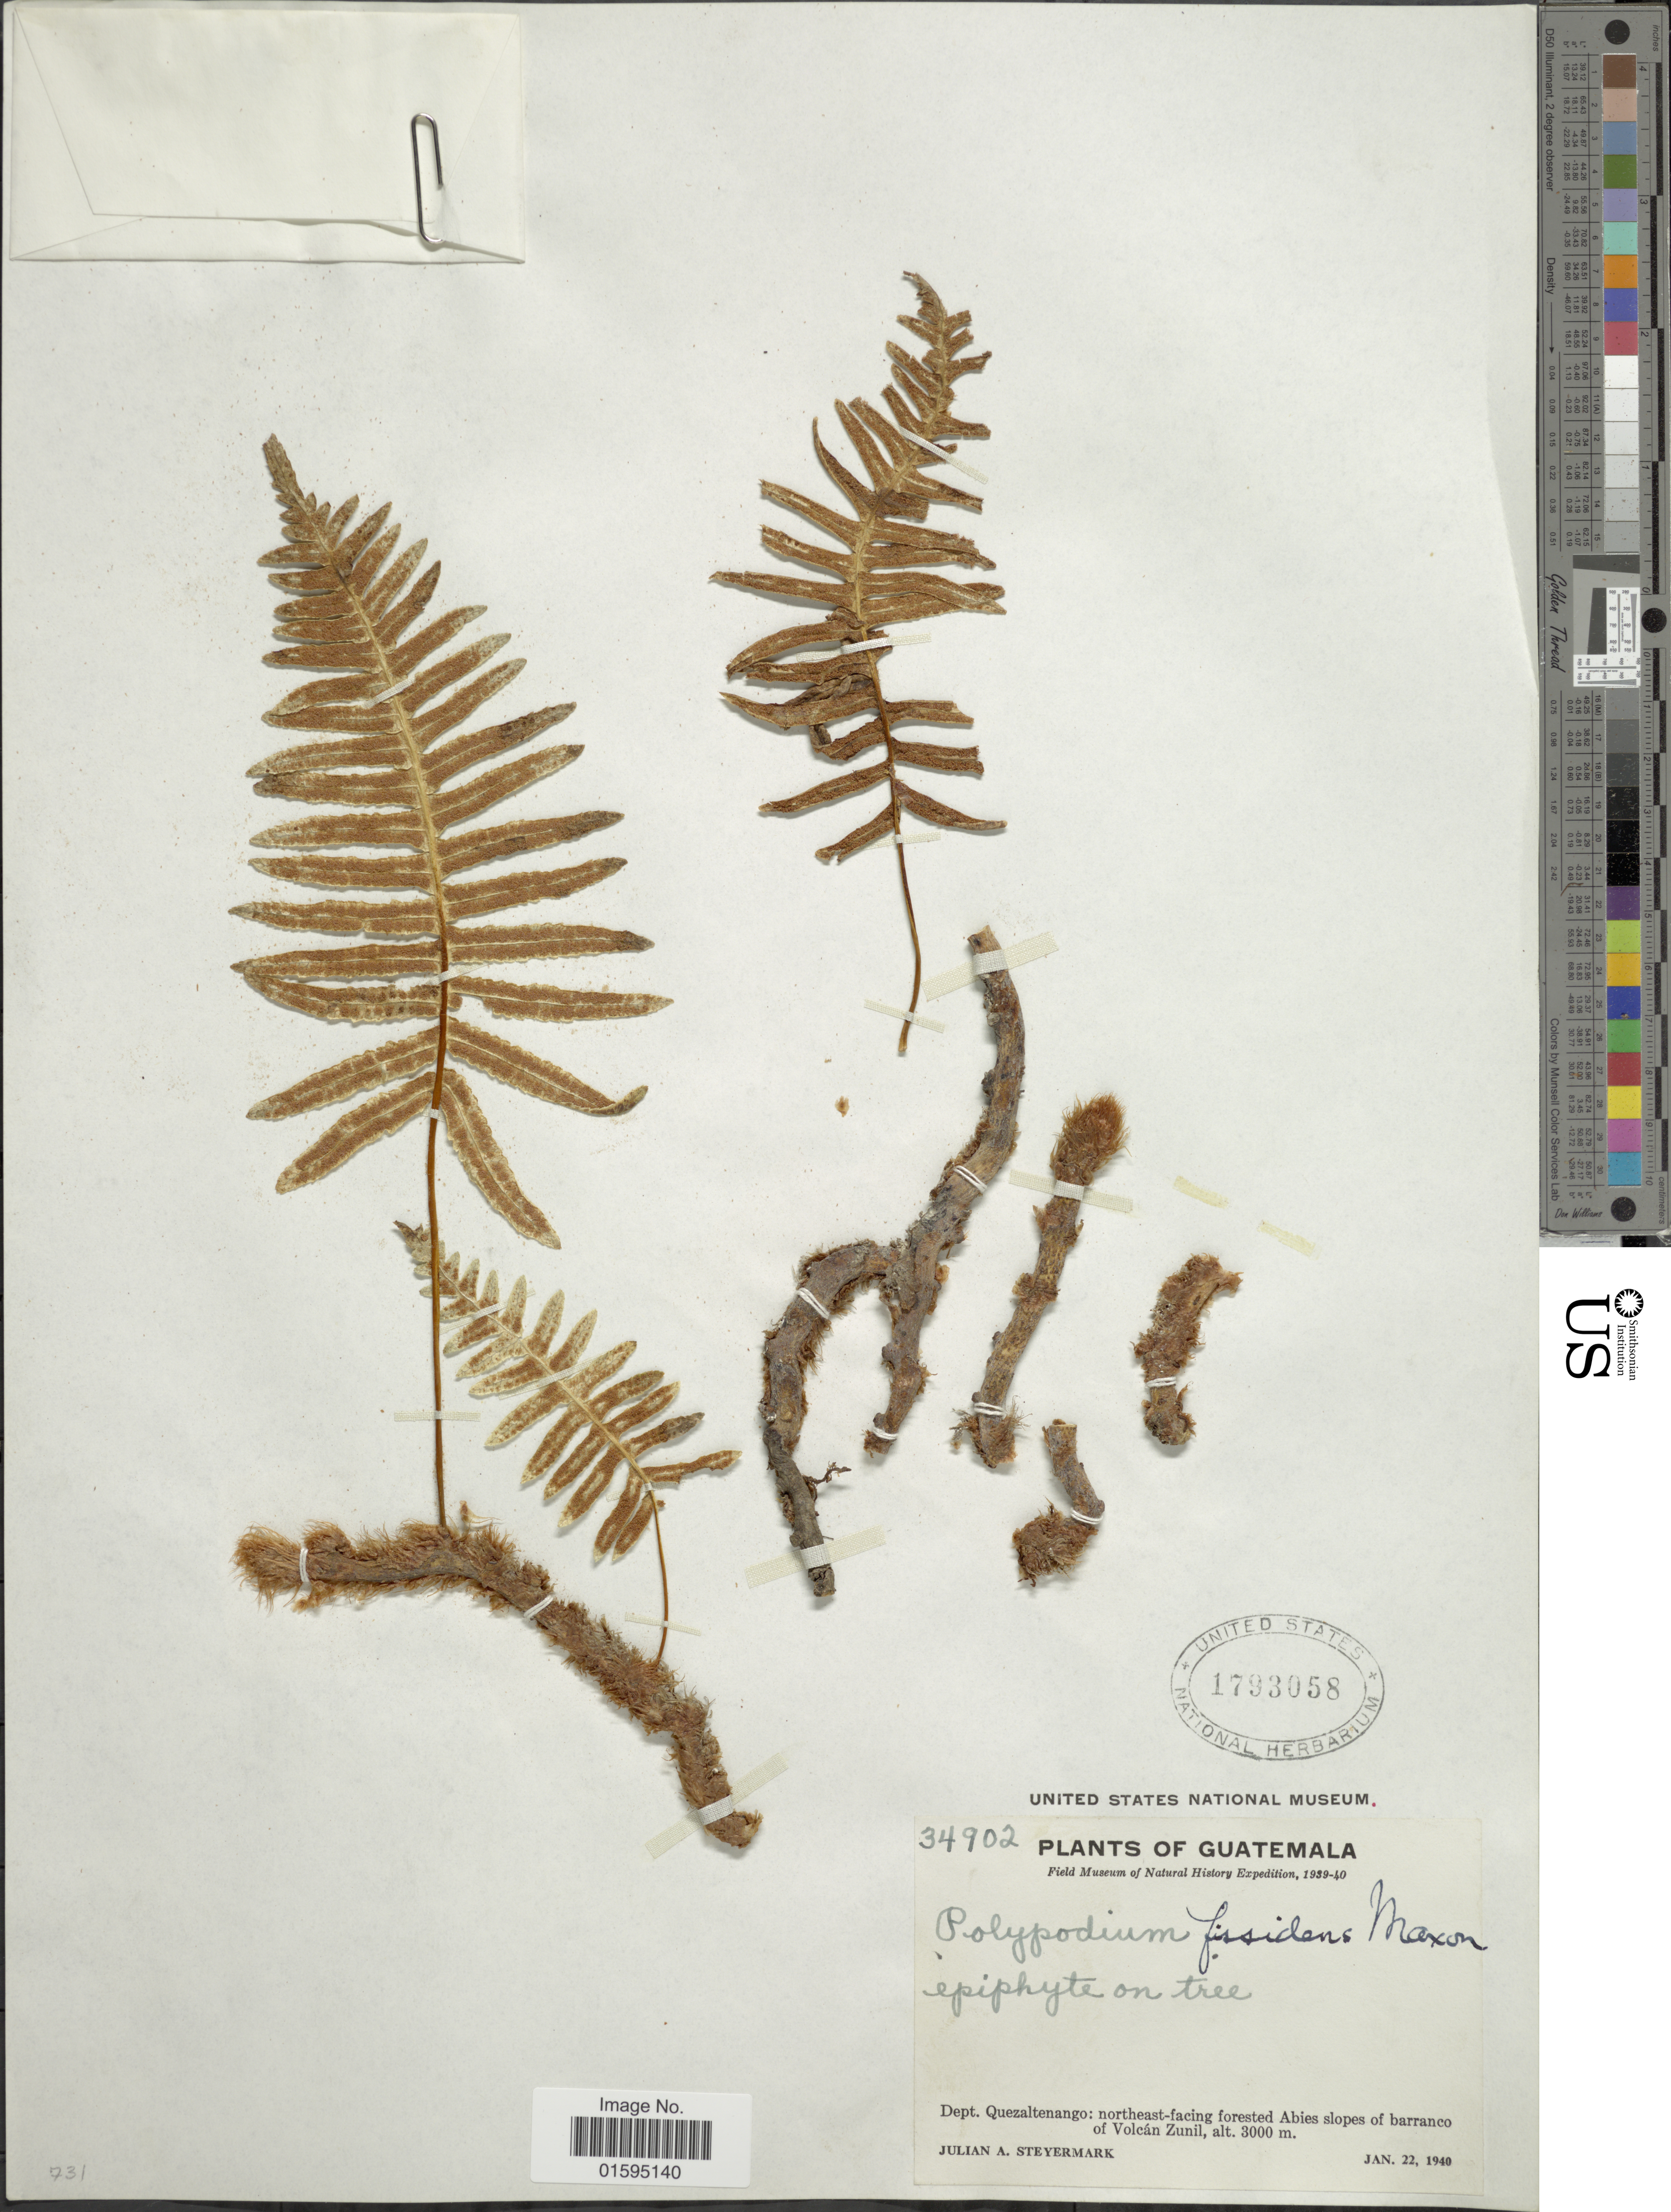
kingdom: Plantae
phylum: Tracheophyta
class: Polypodiopsida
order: Polypodiales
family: Polypodiaceae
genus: Polypodium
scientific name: Polypodium fissidens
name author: Maxon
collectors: J. Steyermark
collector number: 34902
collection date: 1940-01-22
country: Guatemala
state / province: Quetzaltenango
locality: Northeast-facing forested Abies slopes of barranco of Volcán Zunil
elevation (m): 3000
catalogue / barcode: US 1793058